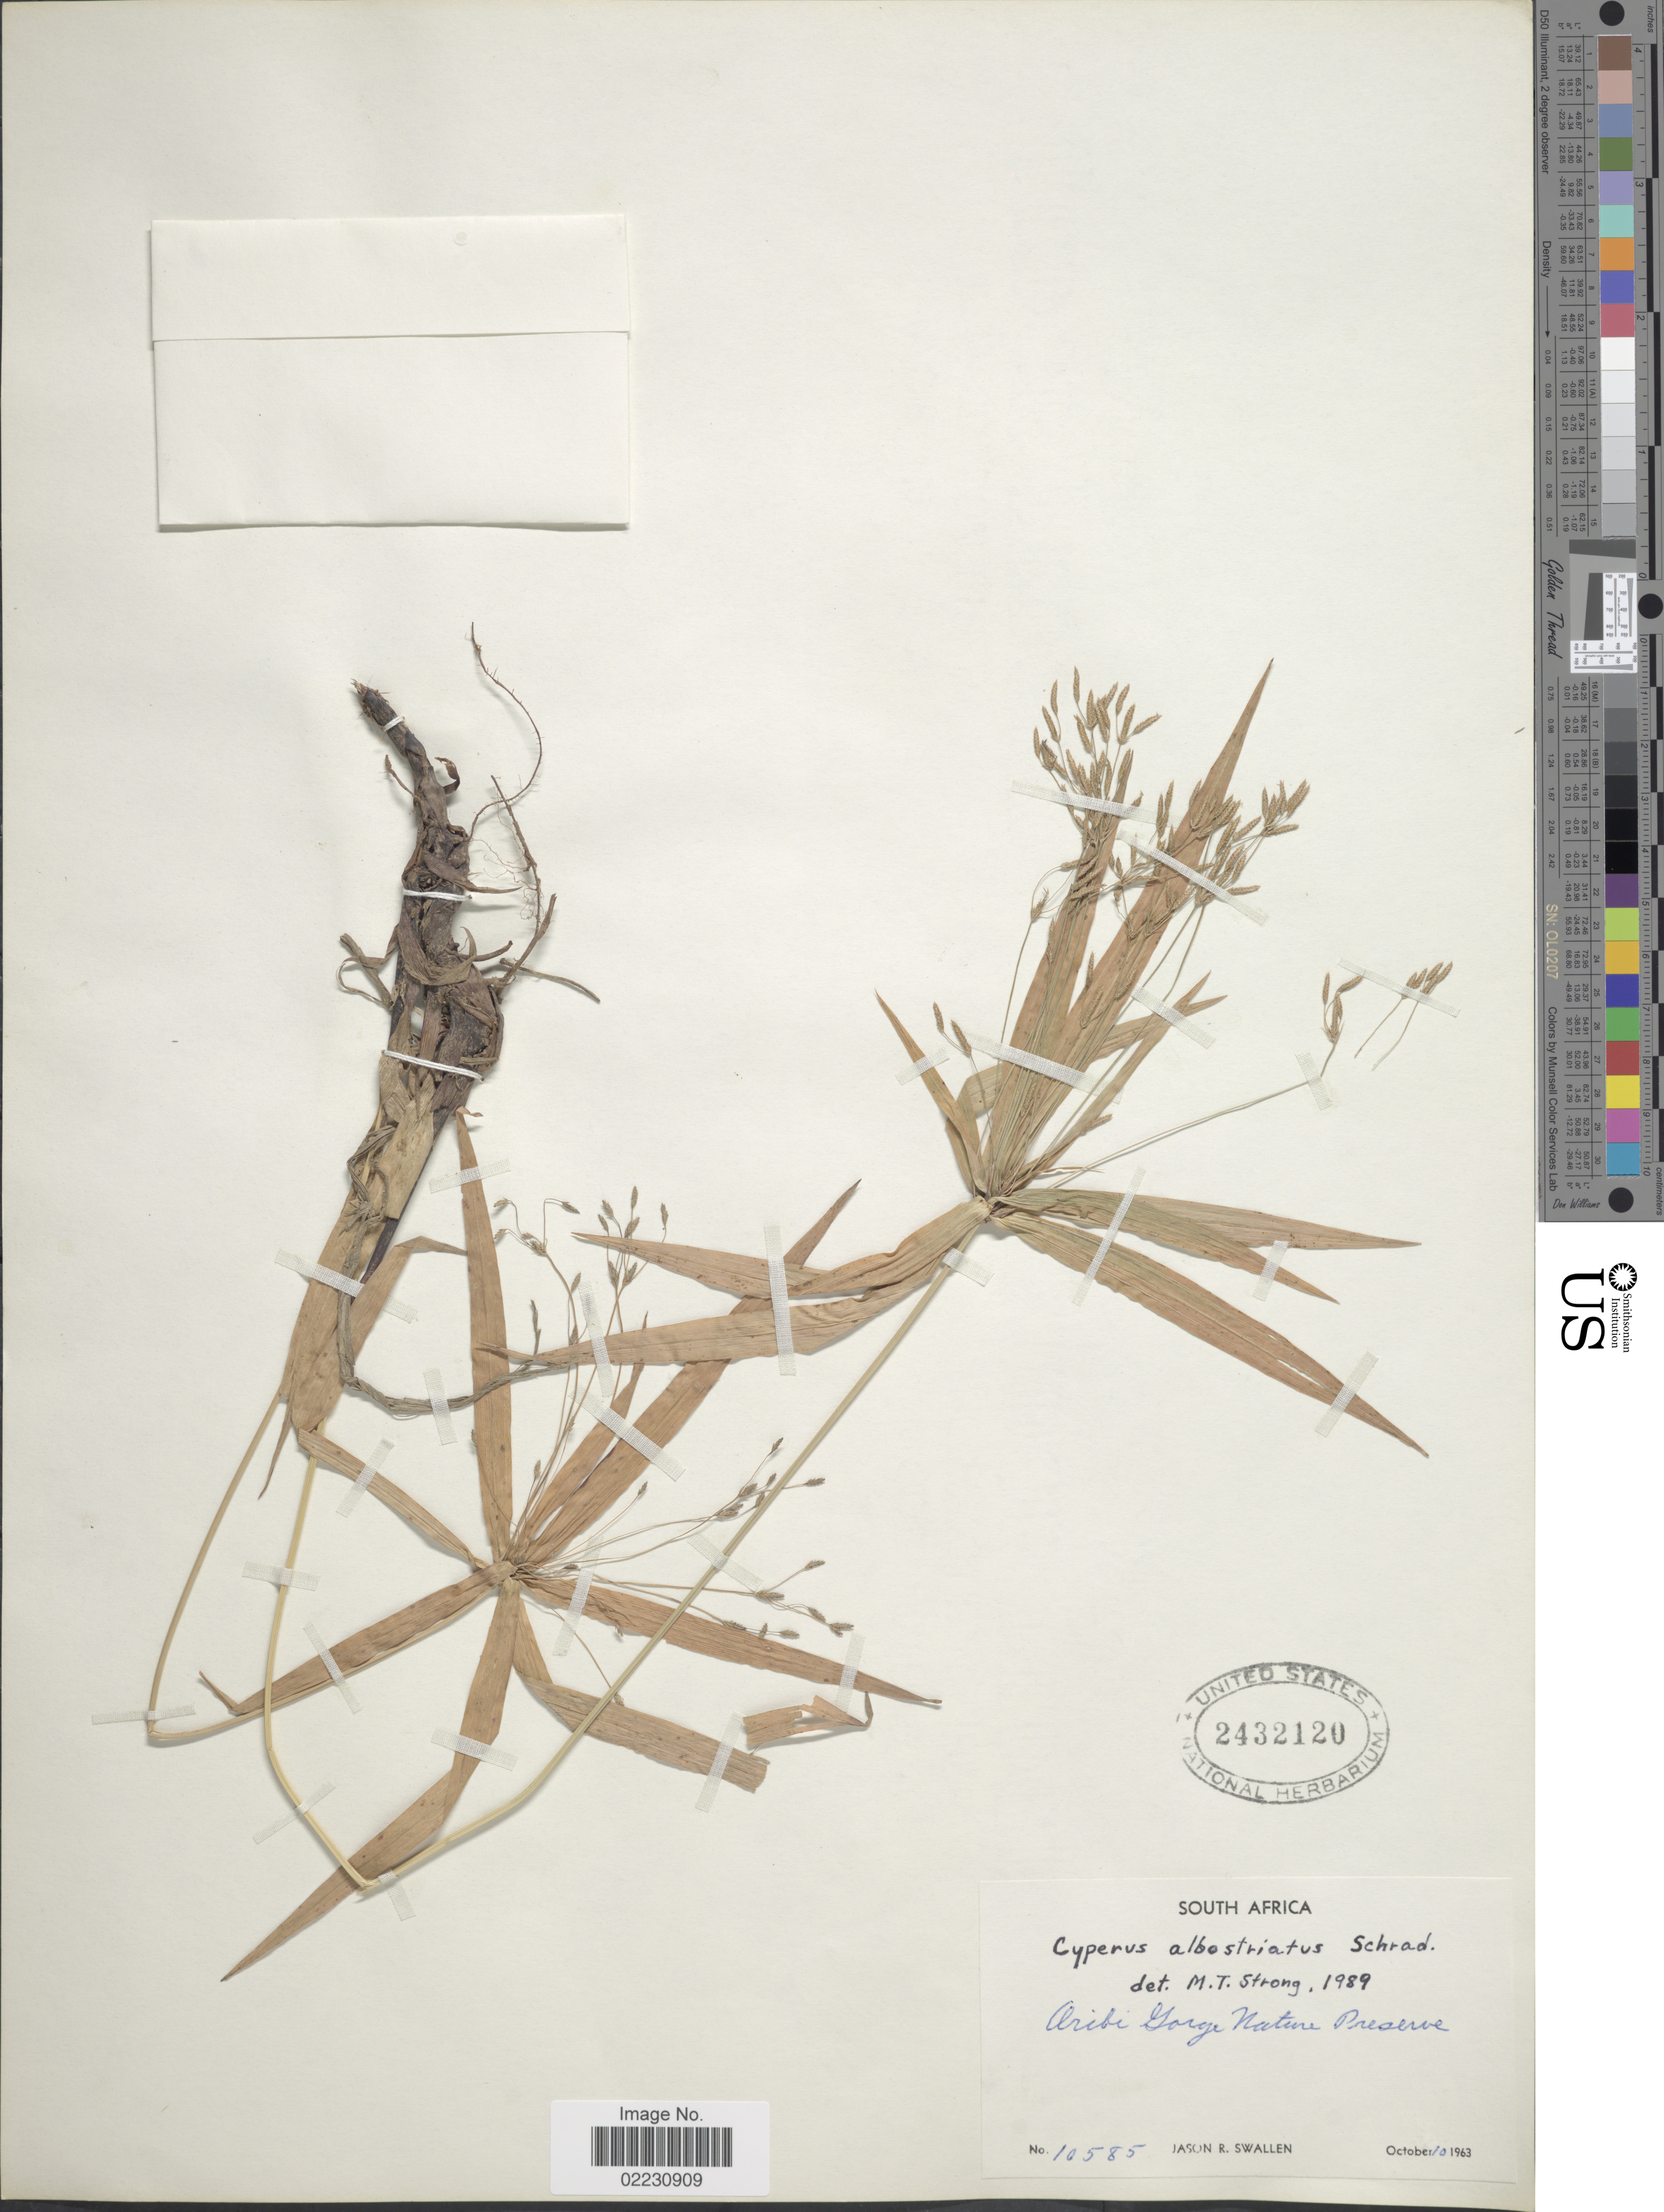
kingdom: Plantae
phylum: Tracheophyta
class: Liliopsida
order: Poales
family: Cyperaceae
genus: Cyperus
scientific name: Cyperus albostriatus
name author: Schrad.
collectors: J. R. Swallen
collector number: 10585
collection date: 1963-10-10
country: South Africa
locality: Aribi Gorge Nature Preserve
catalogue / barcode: US 2432120